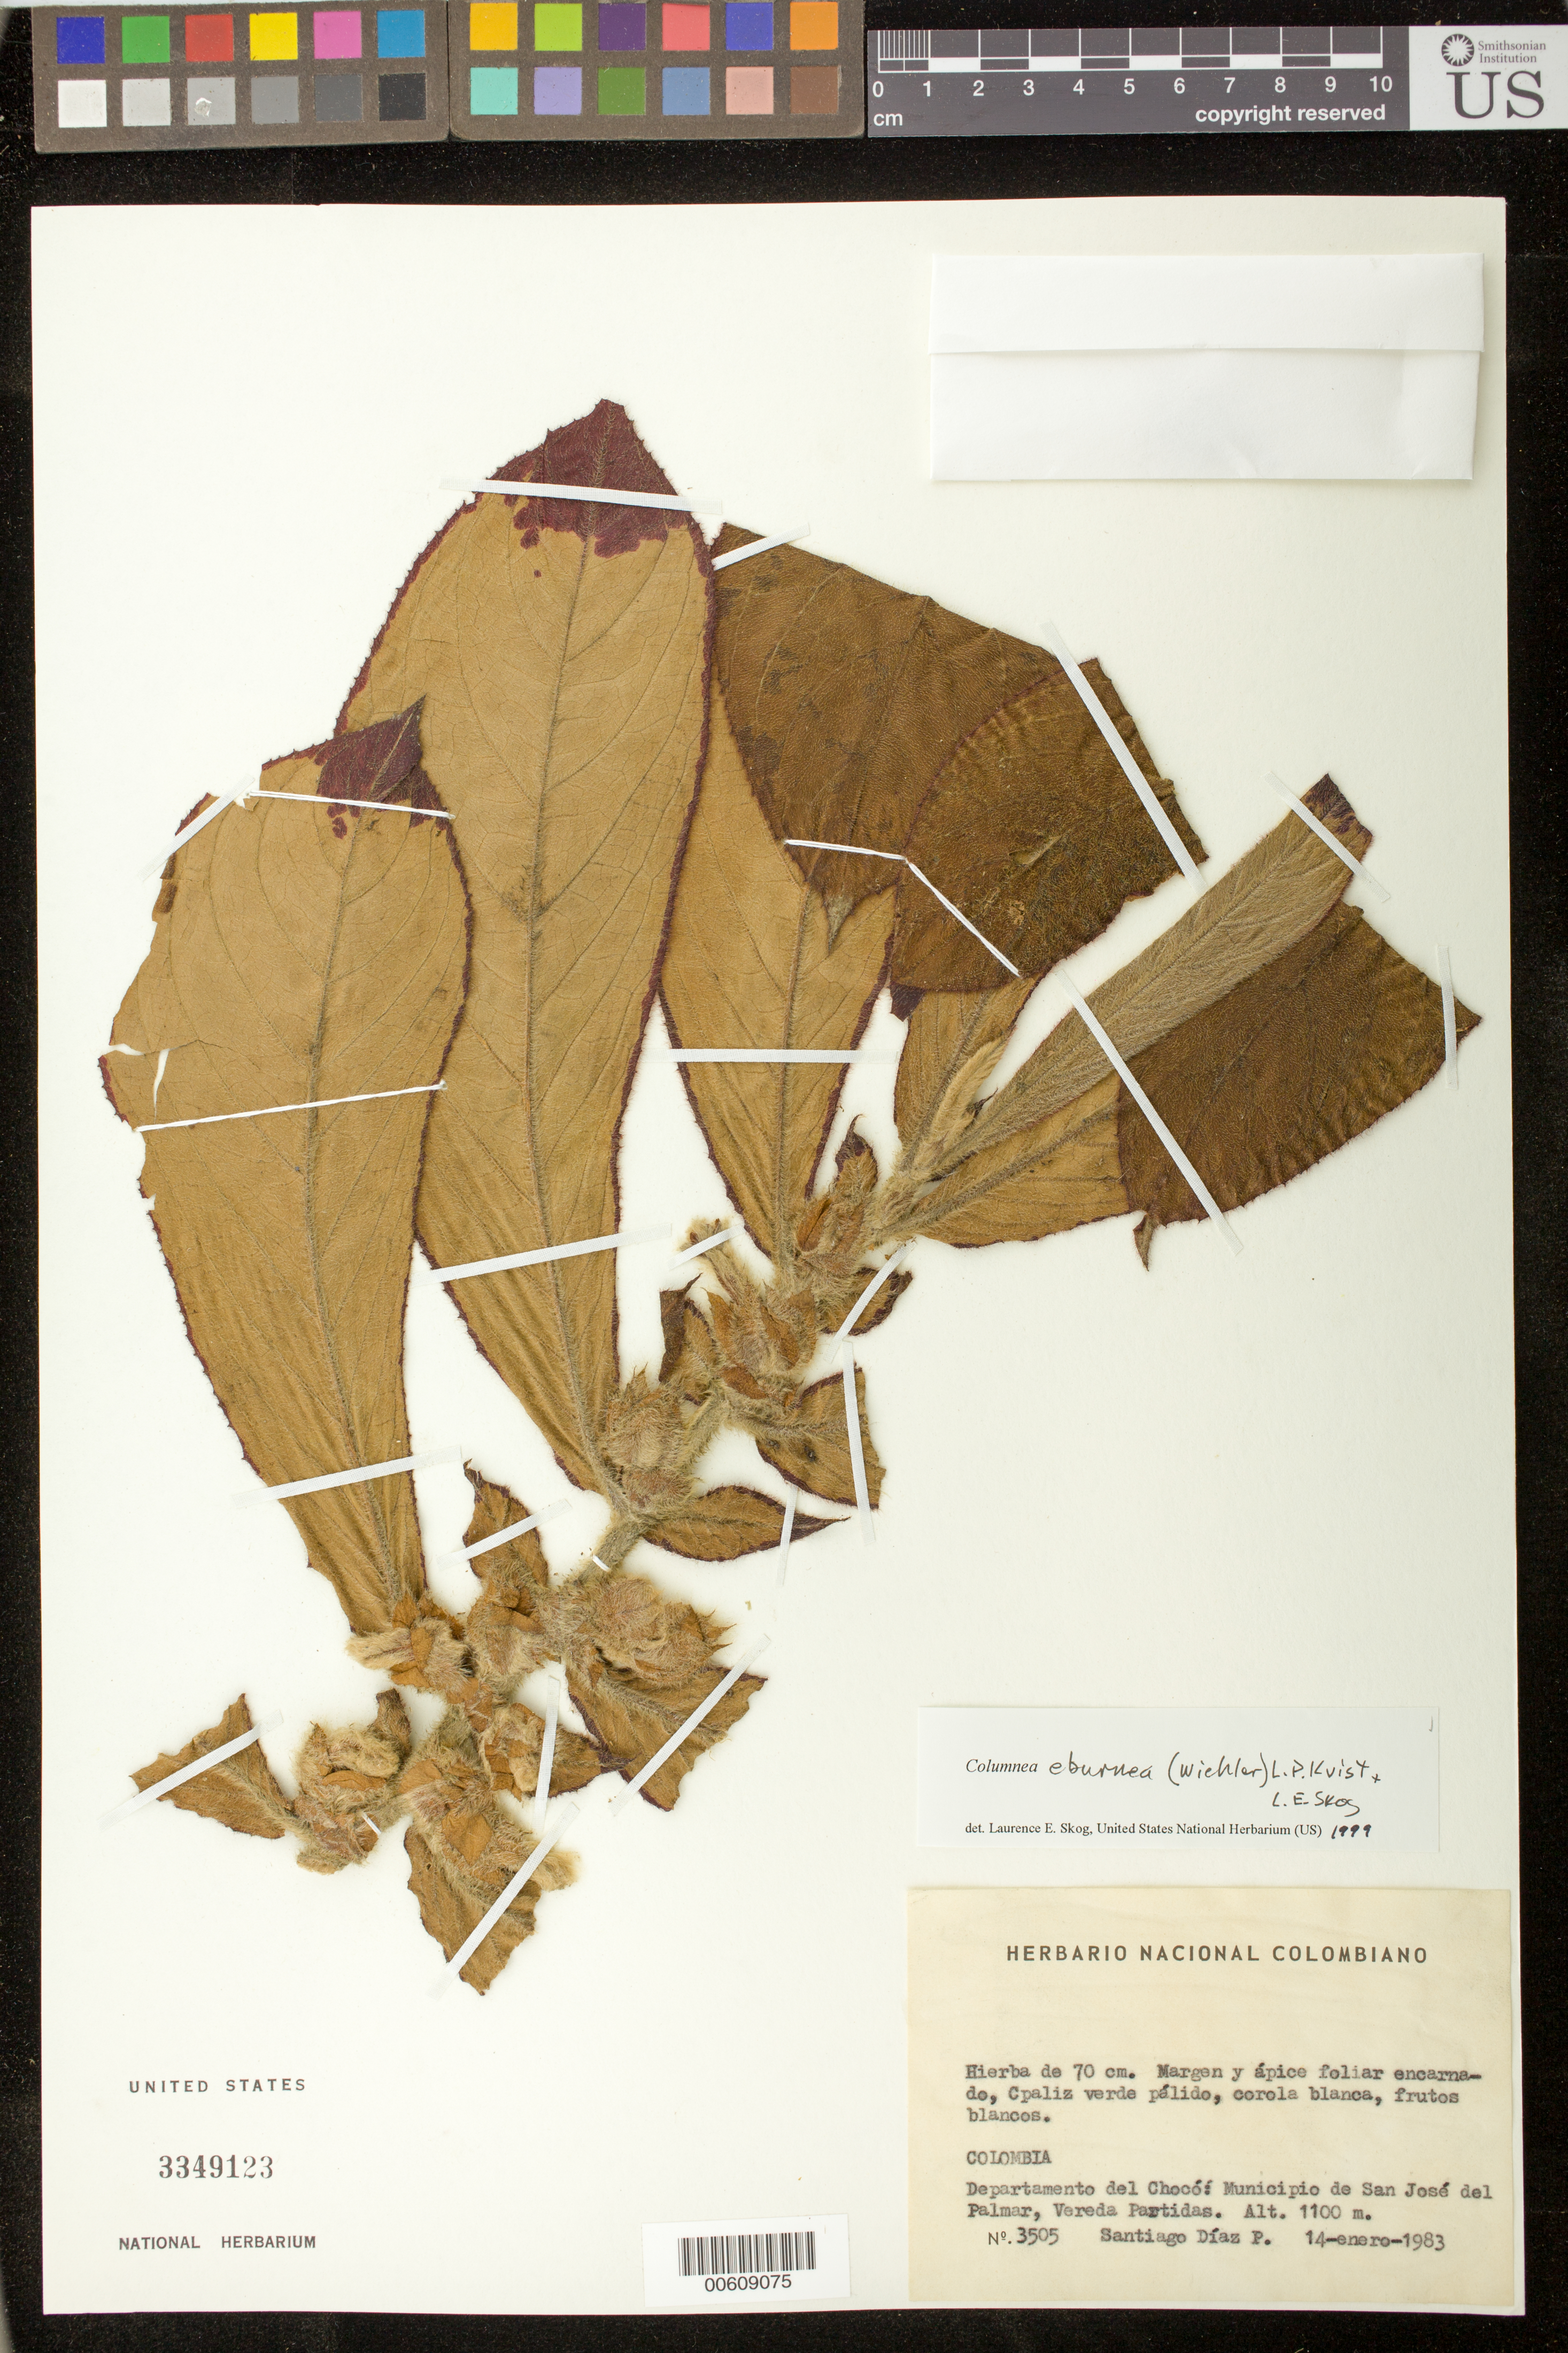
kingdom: Plantae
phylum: Tracheophyta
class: Magnoliopsida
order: Lamiales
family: Gesneriaceae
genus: Columnea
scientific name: Columnea eburnea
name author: (Wiehler) L.P. Kvist & L.E. Skog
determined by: Skog, Laurence E.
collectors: S. Díaz Píedrahíta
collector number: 3505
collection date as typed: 14 Jan 1983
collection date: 1983-01-14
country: Colombia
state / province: Chocó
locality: Mpio. de Nóvita, Inspección de Curundó, margen derecha río Ingará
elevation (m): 1100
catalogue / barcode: US 3349123